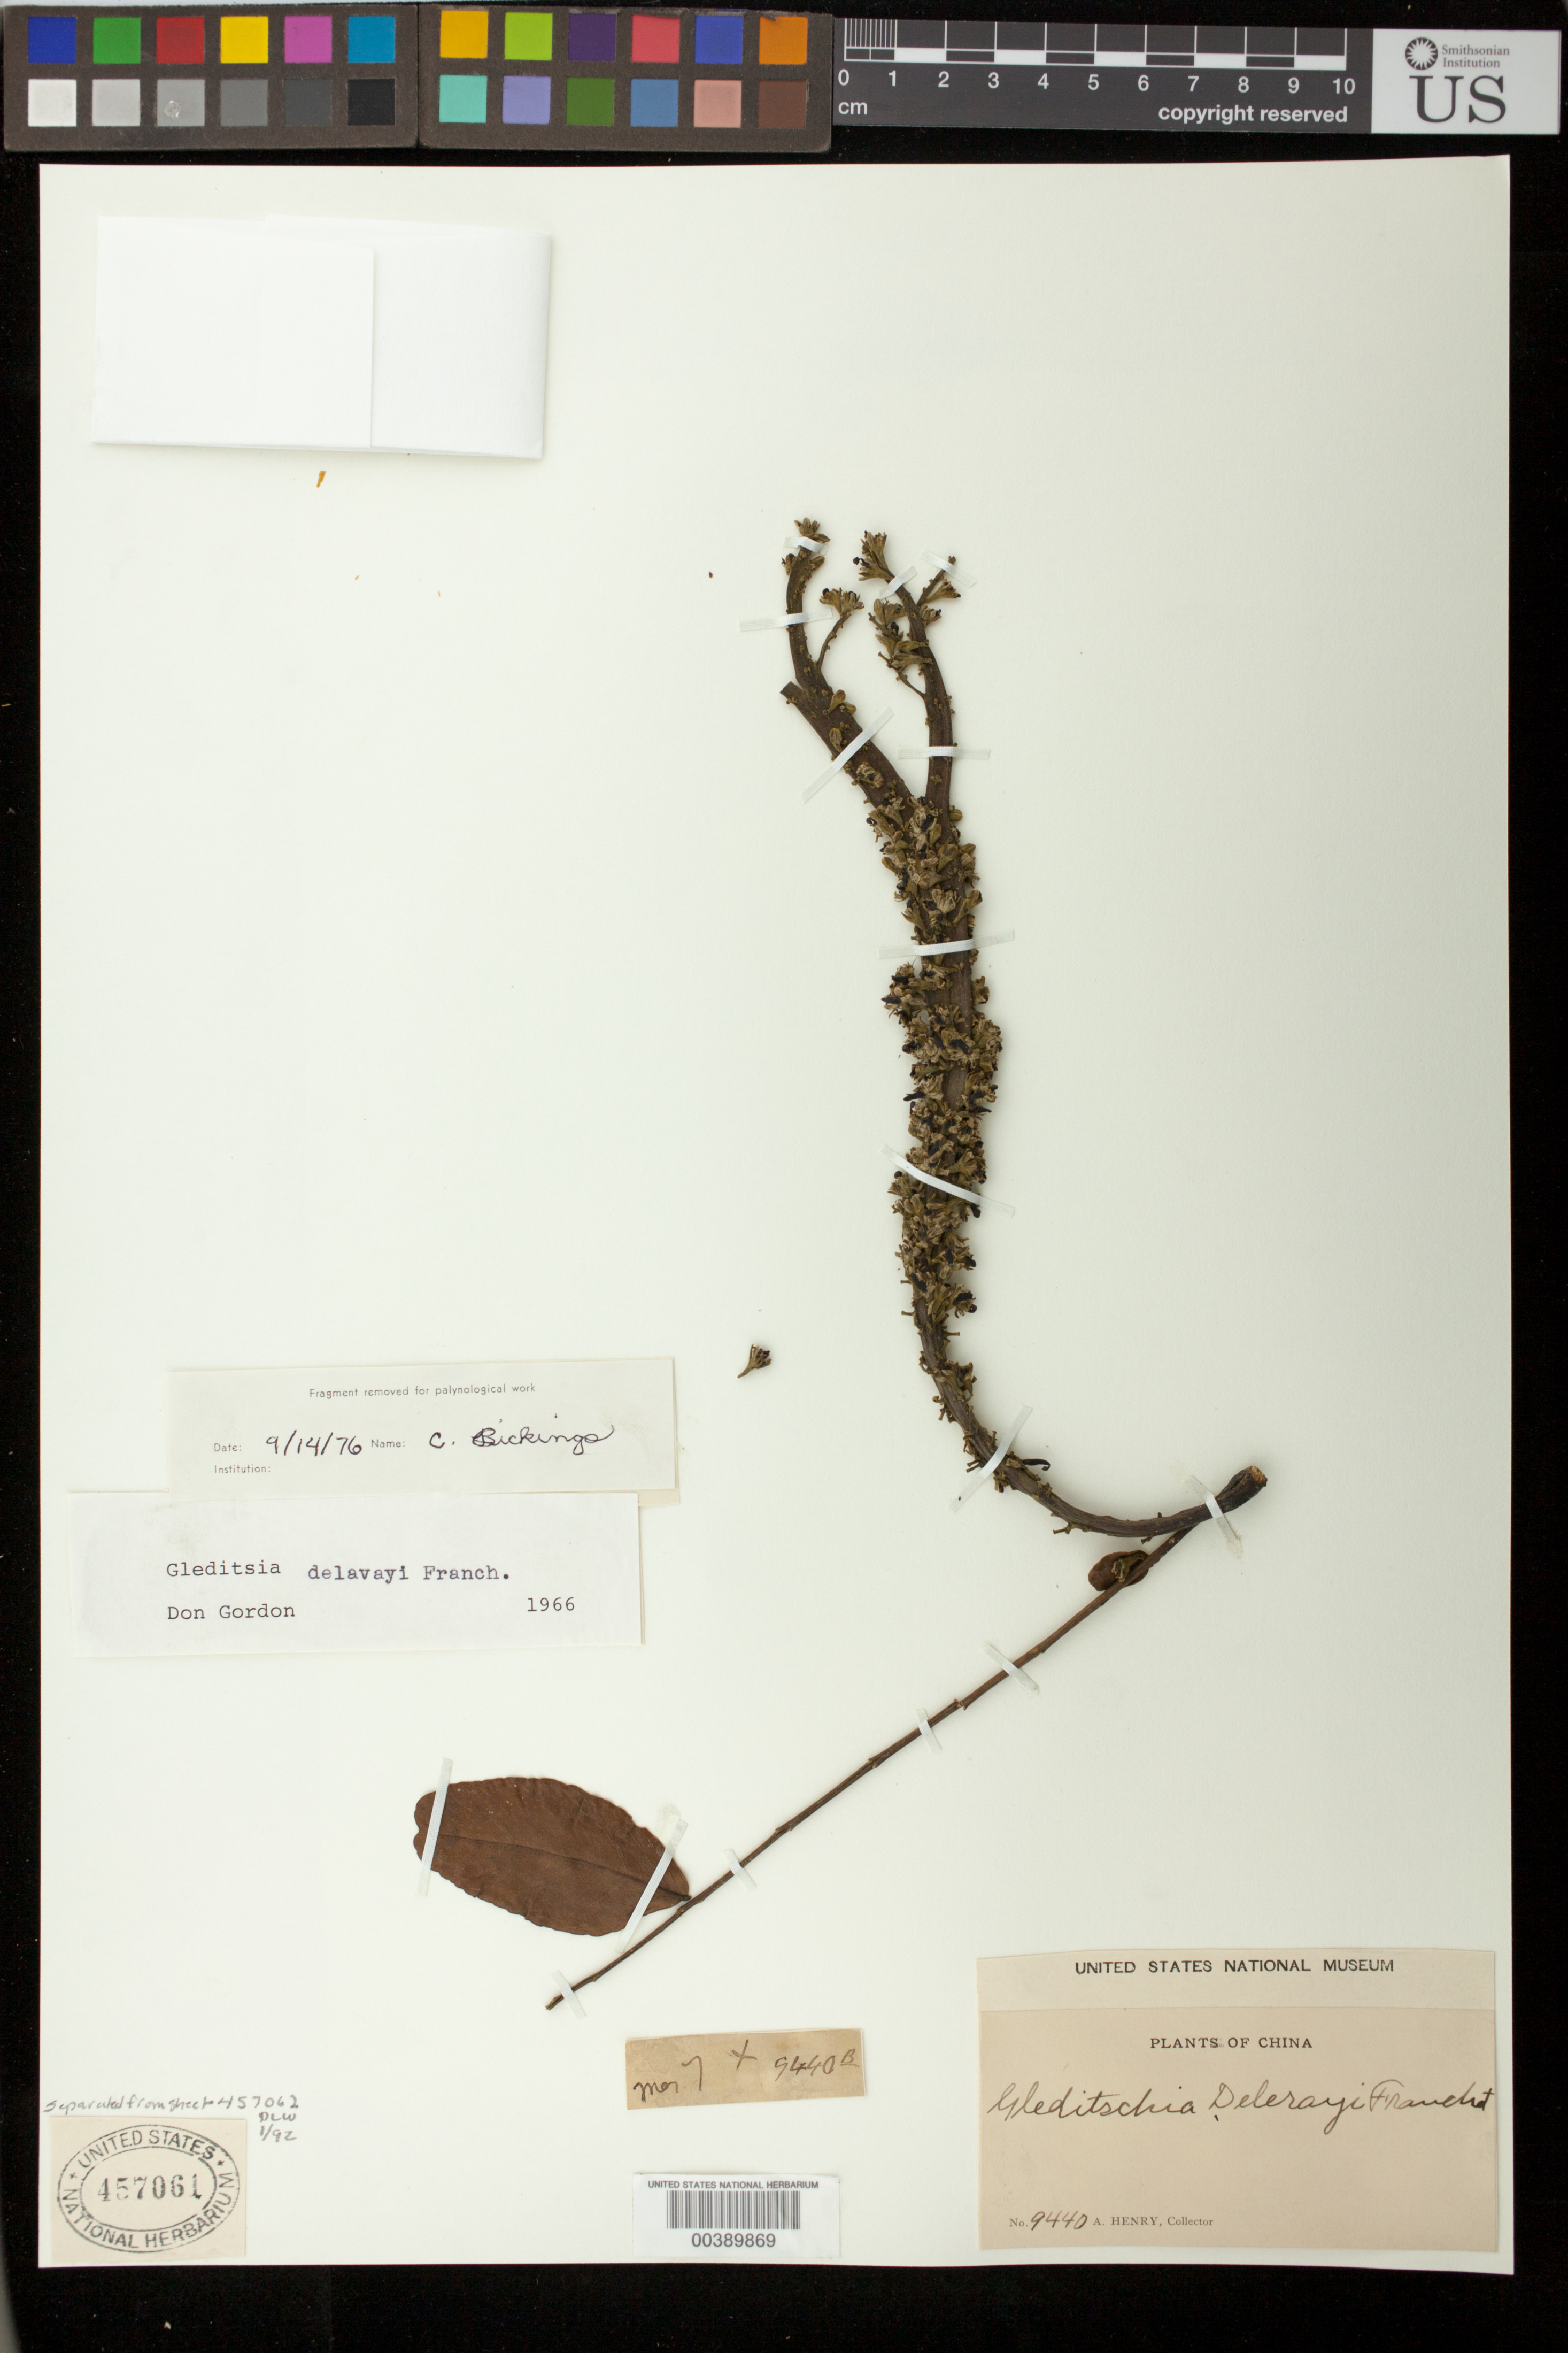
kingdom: Plantae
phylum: Tracheophyta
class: Magnoliopsida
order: Fabales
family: Fabaceae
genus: Gleditsia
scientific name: Gleditsia delavayi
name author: Franch.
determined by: Gordon, Donald A.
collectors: A. Henry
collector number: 9440 B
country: China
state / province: Yunnan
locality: Mengtu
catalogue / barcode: US 457061